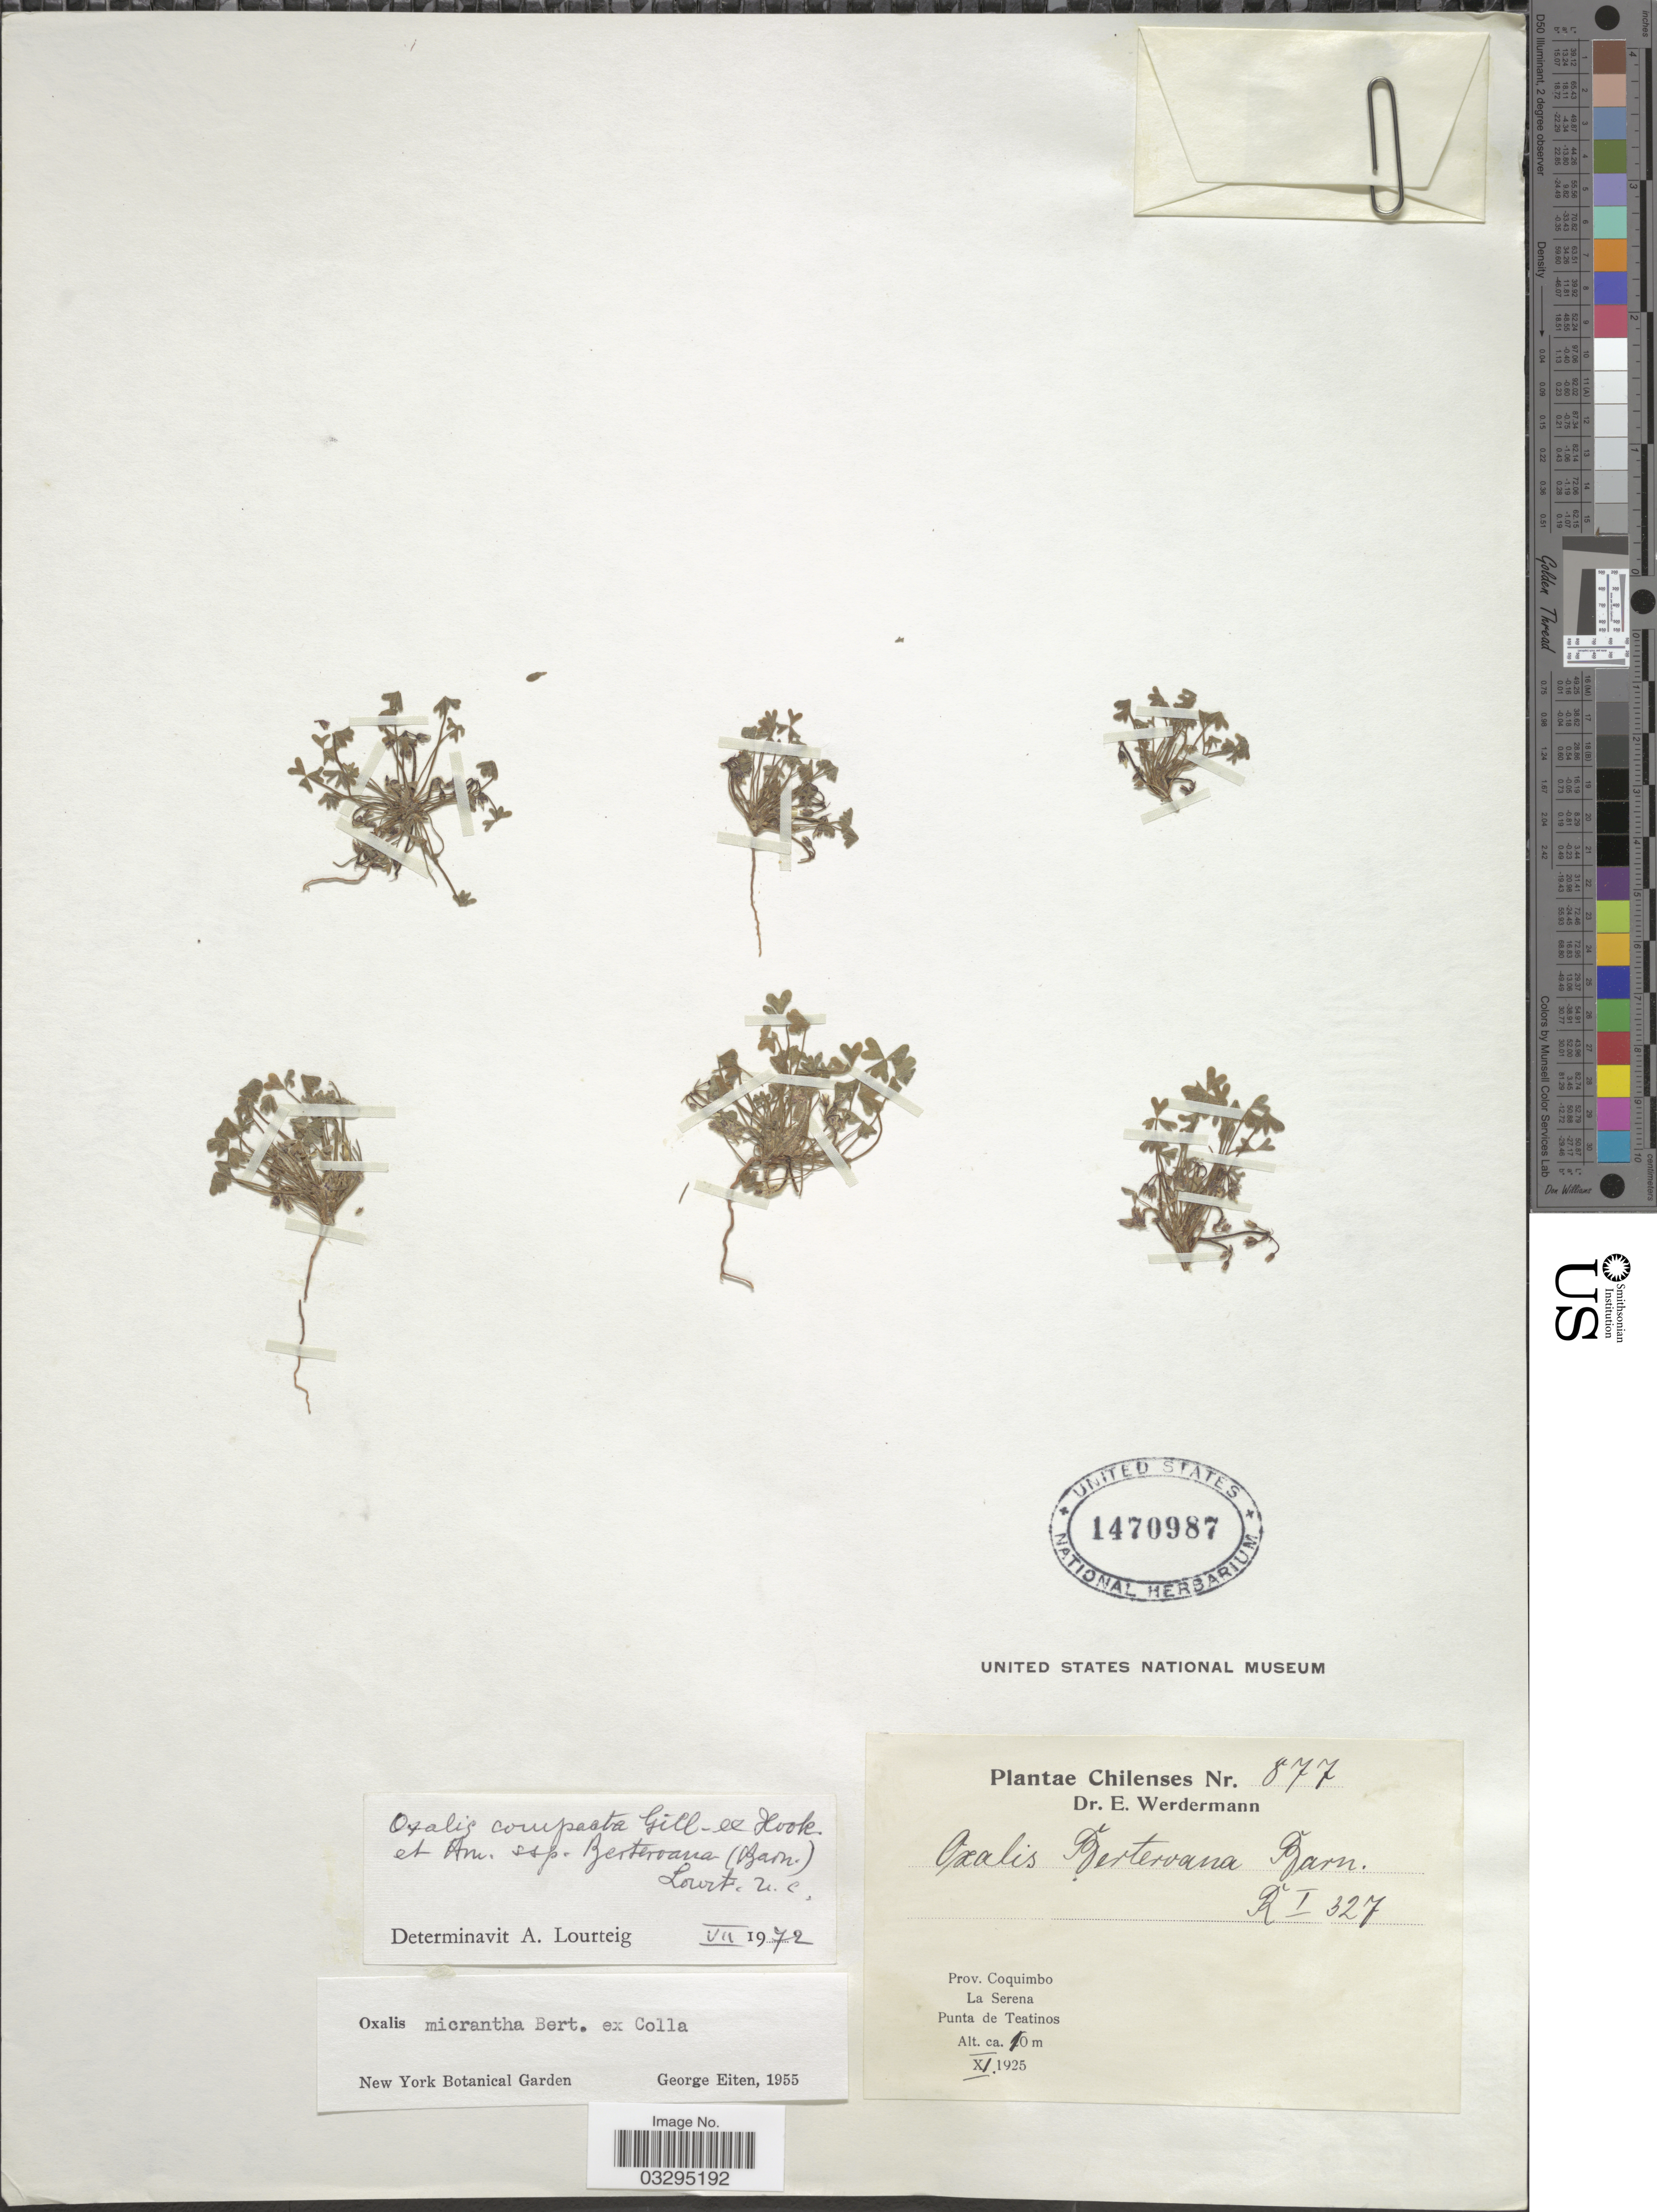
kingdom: Plantae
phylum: Tracheophyta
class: Magnoliopsida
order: Oxalidales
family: Oxalidaceae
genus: Ionoxalis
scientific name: Ionoxalis compacta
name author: Rose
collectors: E. Werdermann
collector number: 877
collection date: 1925-11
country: Chile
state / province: Coquimbo (IV)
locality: La Serena. Punta de Teatinos.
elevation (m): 10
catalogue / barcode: US 1470987